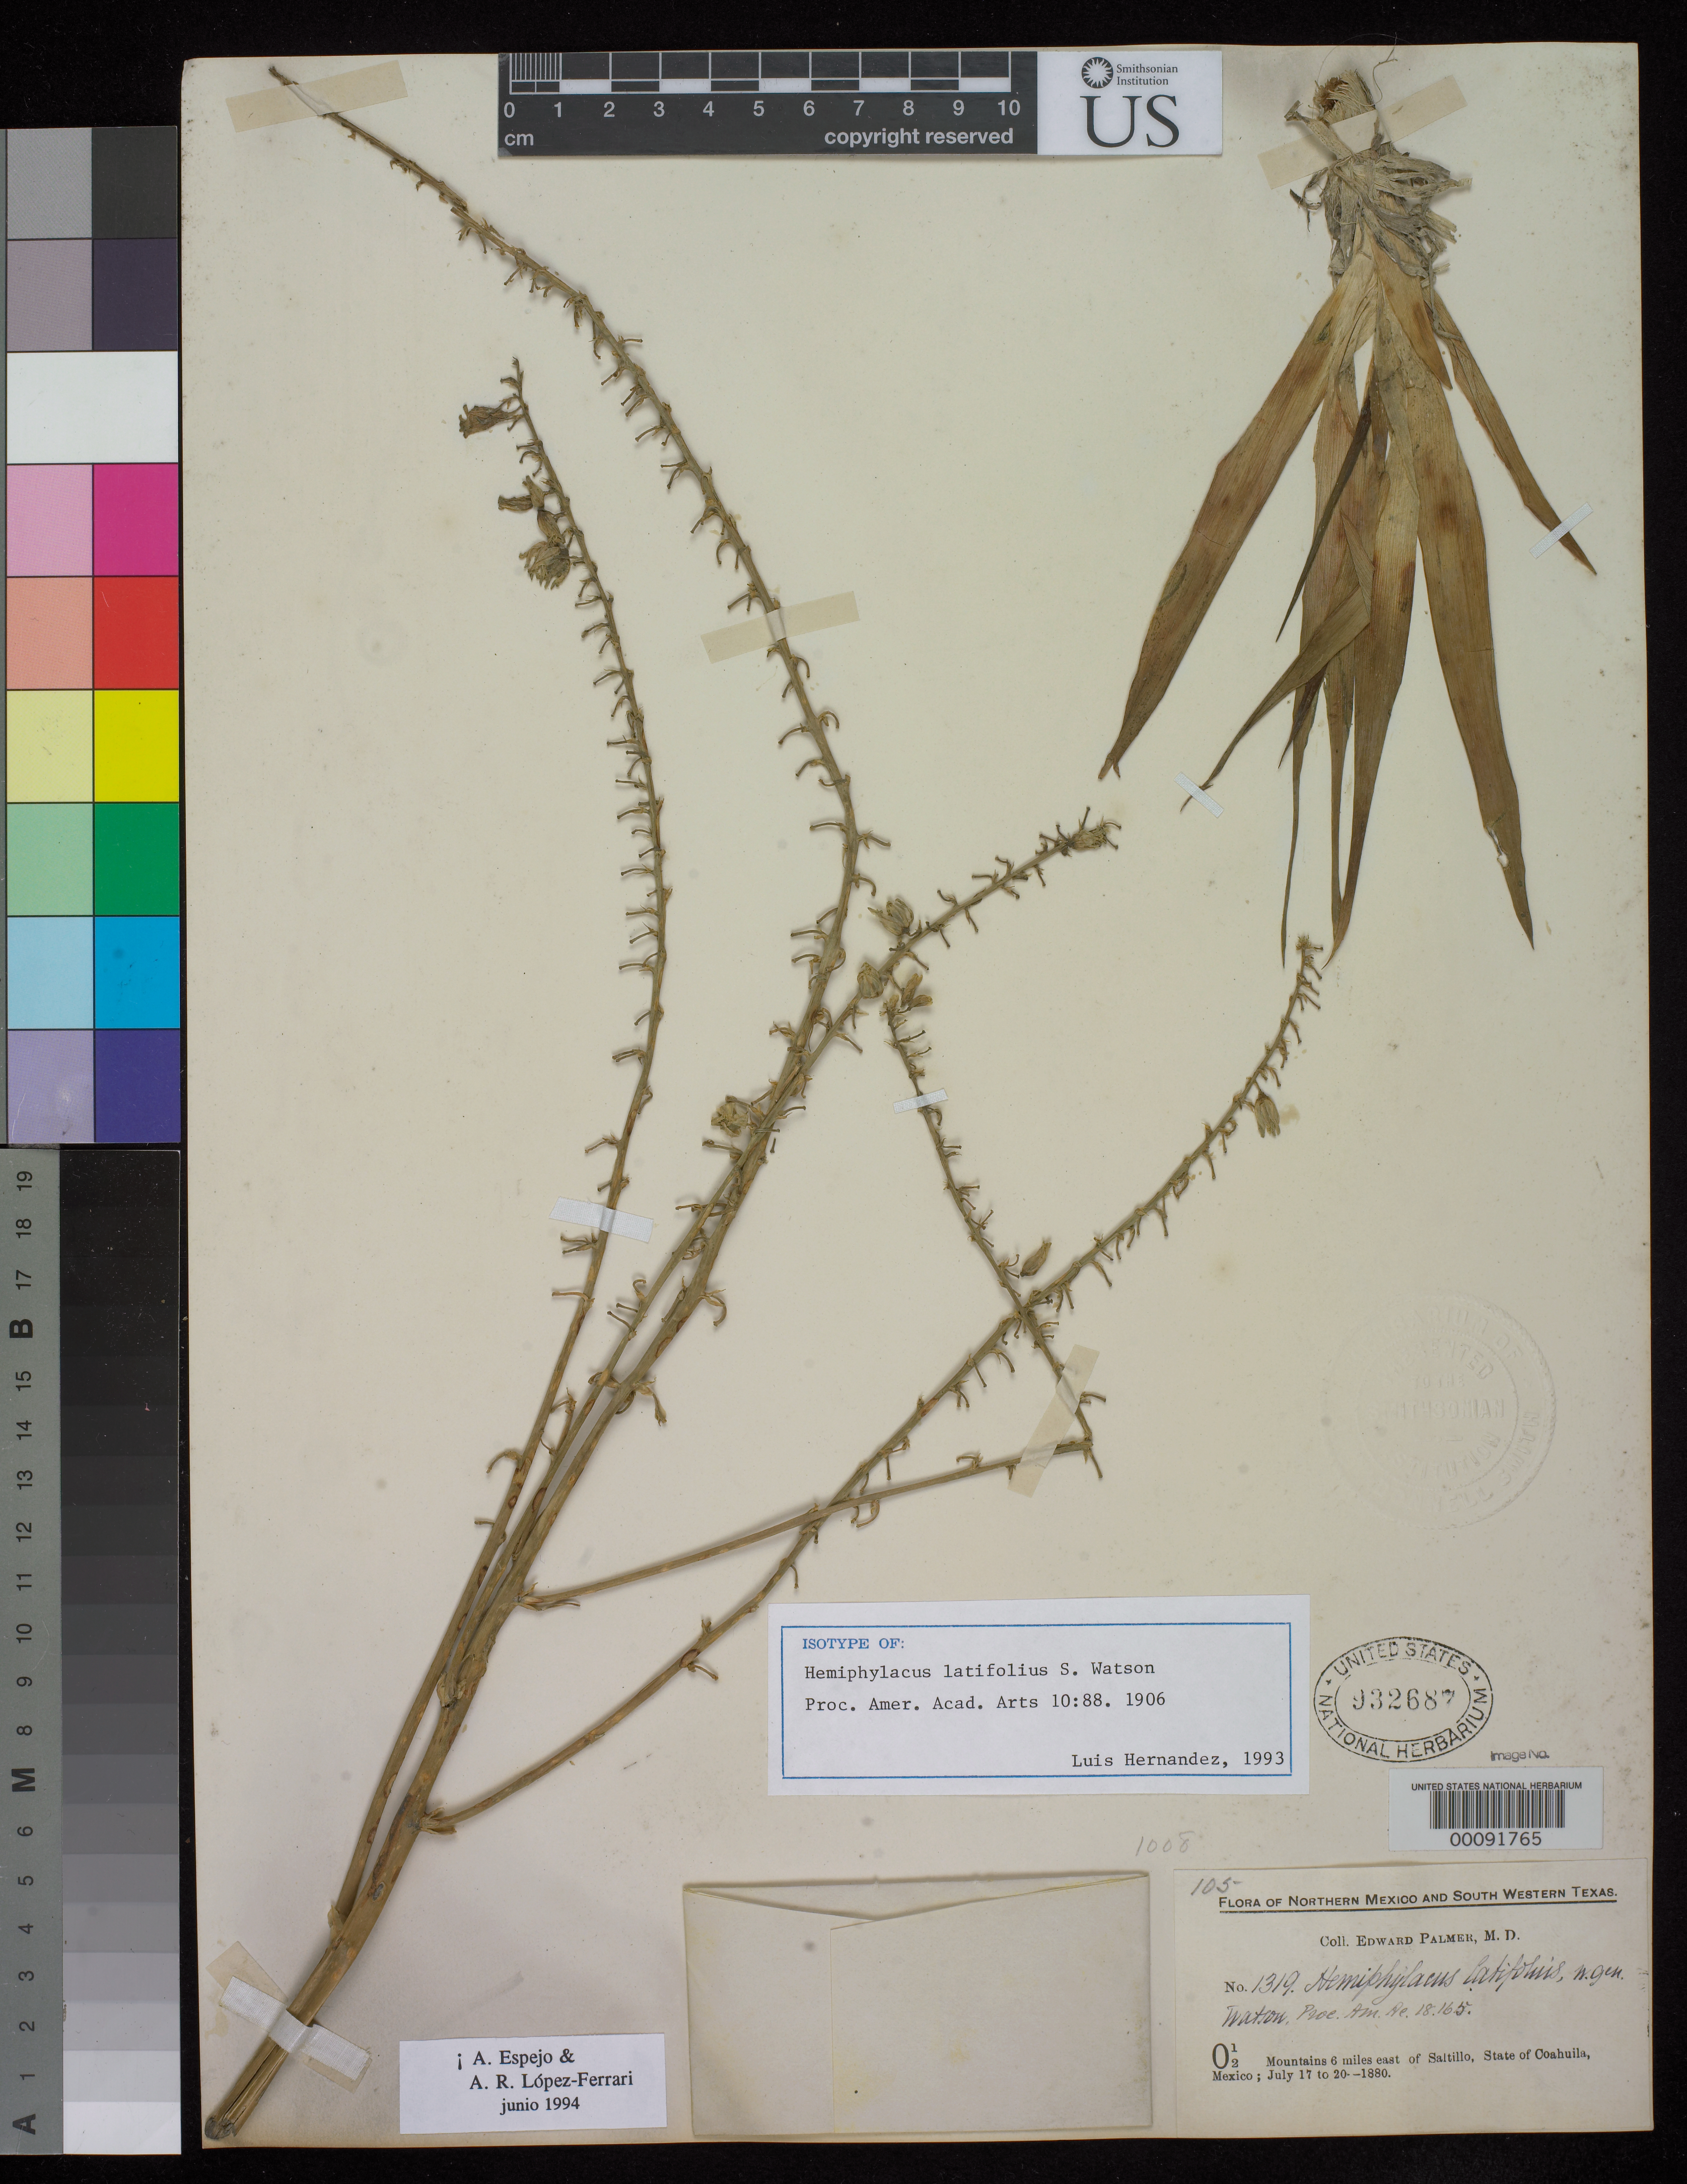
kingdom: Plantae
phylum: Tracheophyta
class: Liliopsida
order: Asparagales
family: Asparagaceae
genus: Hemiphylacus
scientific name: Hemiphylacus latifolius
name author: S. Watson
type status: Isotype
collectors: E. Palmer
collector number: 1319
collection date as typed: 17 Jul 1880 to 20 Jul 1880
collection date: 1880-07-17/1880-07-20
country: Mexico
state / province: Coahuila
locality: Mountains 6 mi E of Saltillo.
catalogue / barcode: US 932687